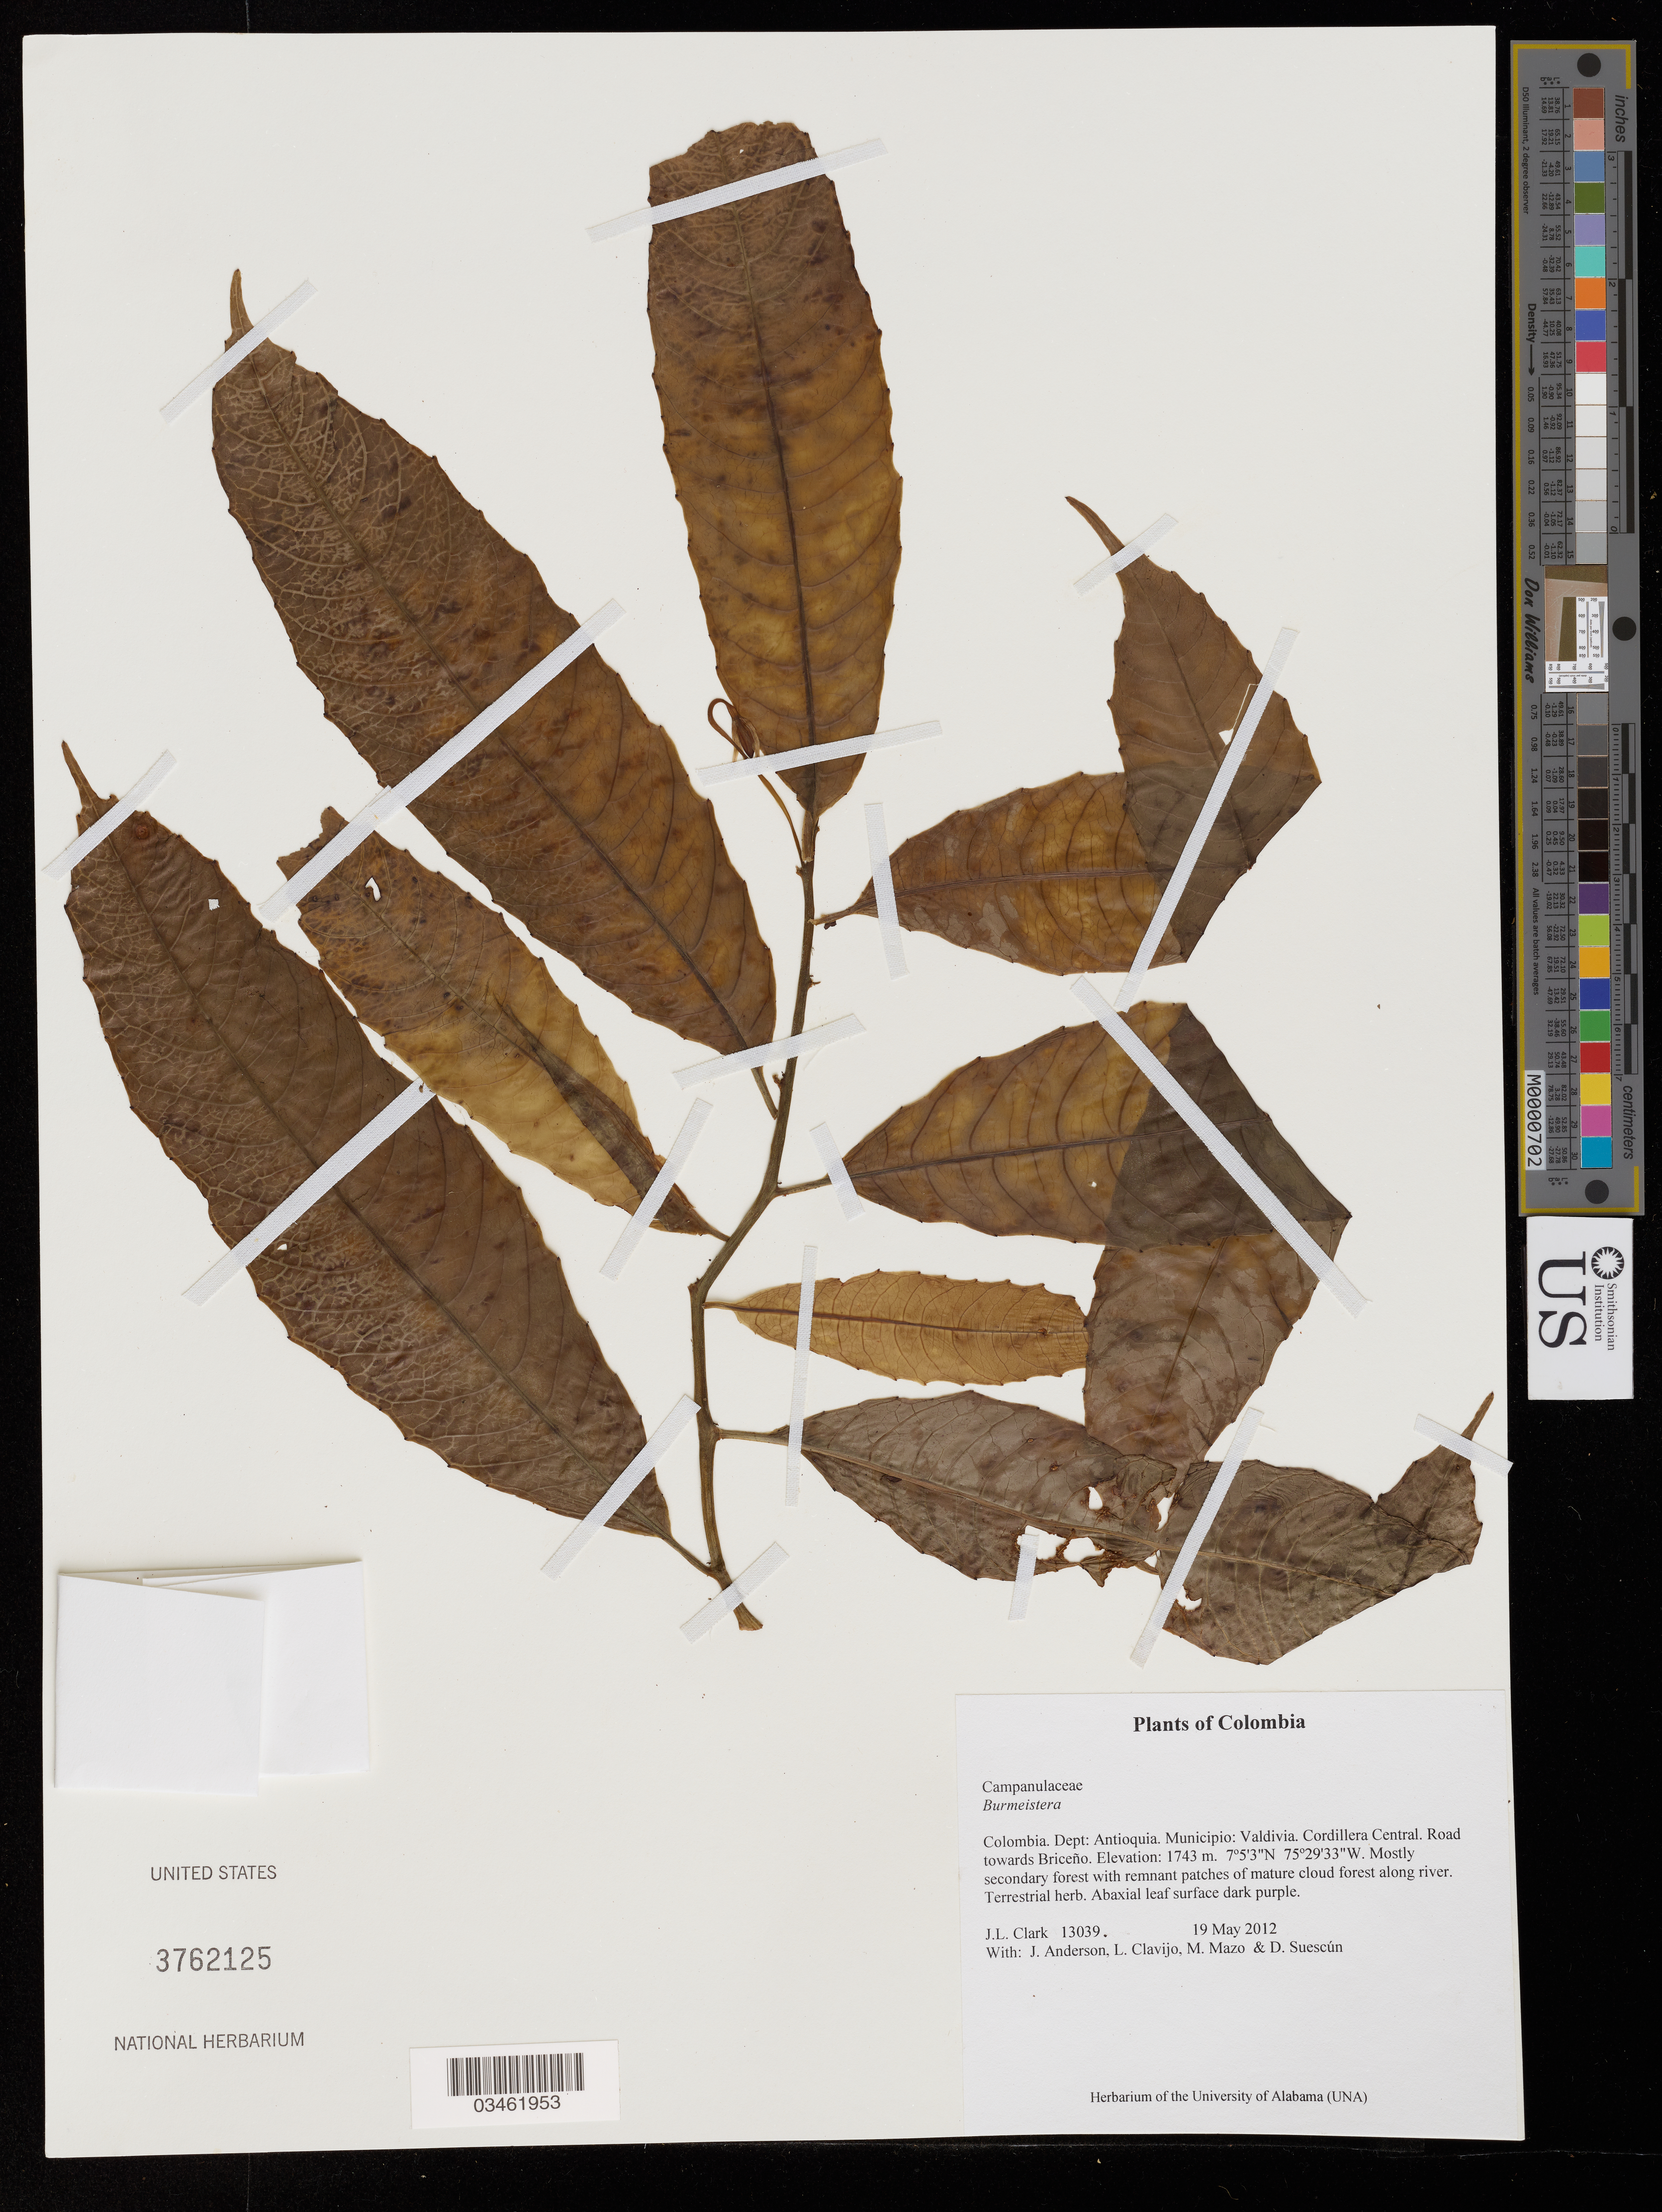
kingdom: Plantae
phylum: Tracheophyta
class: Magnoliopsida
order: Asterales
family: Campanulaceae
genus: Burmeistera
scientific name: Burmeistera sp.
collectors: J. L. Clark, J. Anderson, L. Clavijo, M. Mazo & D. Suescún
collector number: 13039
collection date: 2012-05-19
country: Colombia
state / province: Antioquia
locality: Dept: Antioquia. Municipio: Valdivia. Cordillera Central. Road towards Briceño.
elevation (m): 1743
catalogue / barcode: US 3762125